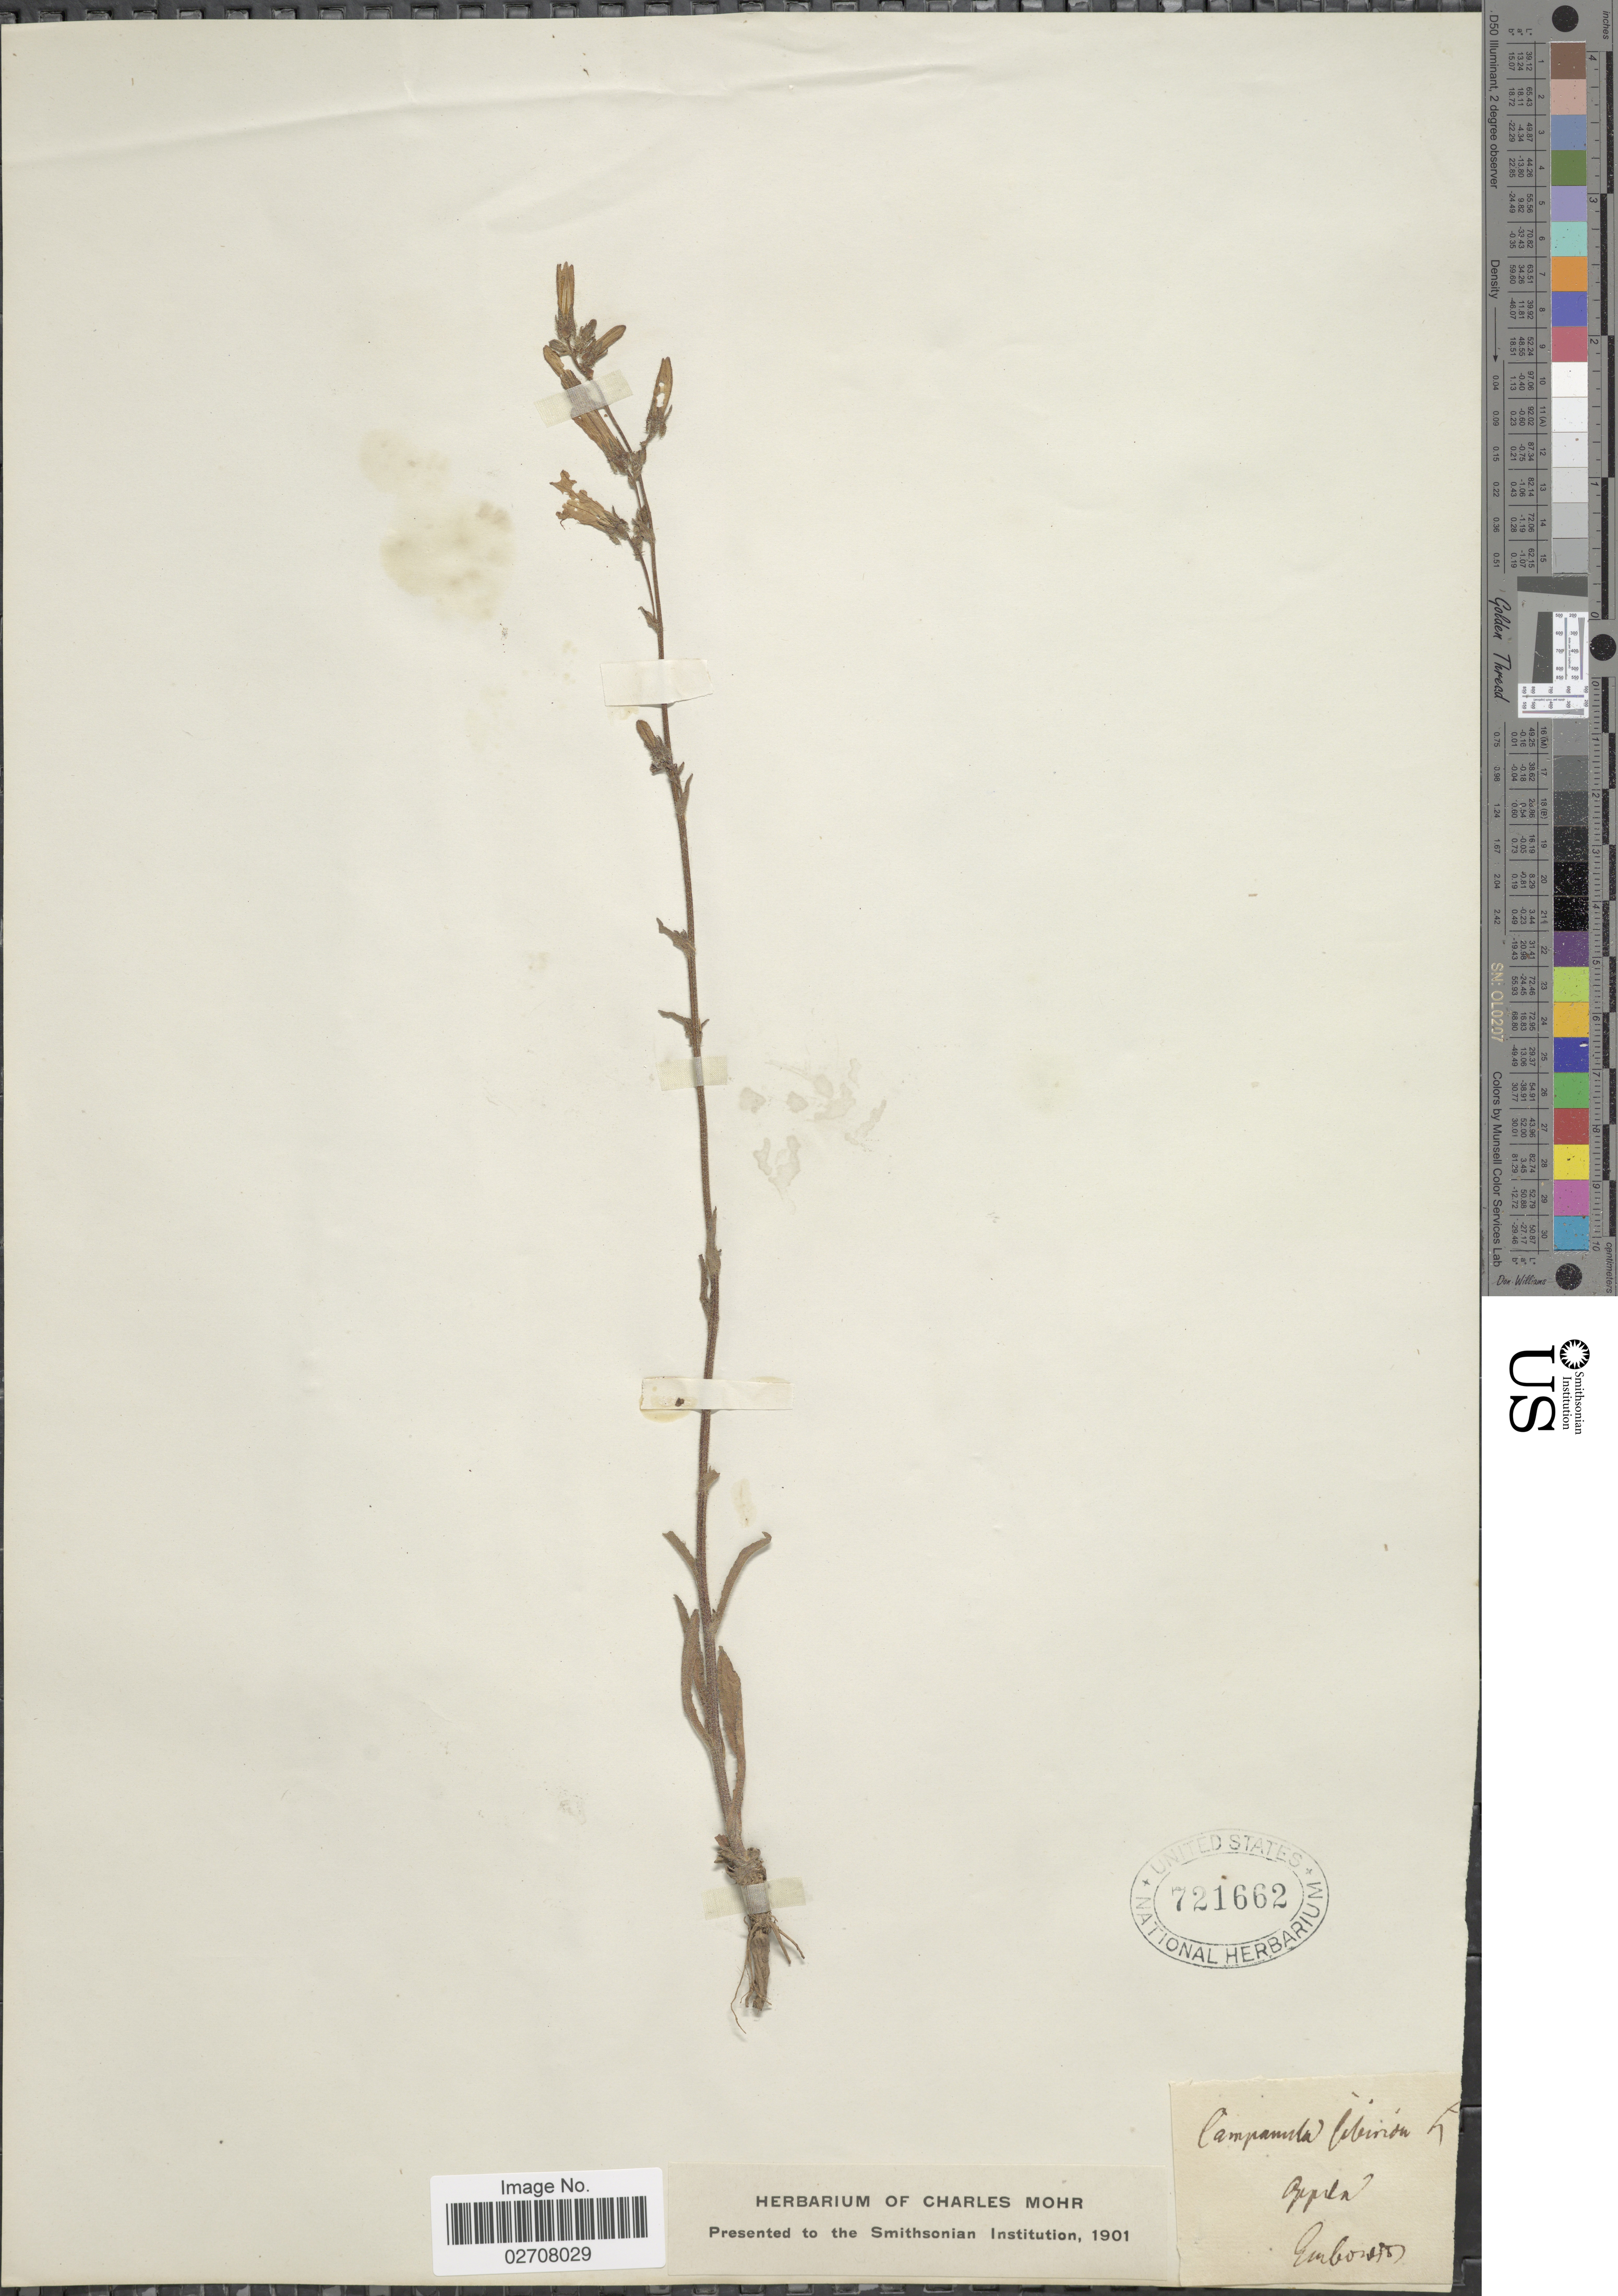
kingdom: Plantae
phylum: Tracheophyta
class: Magnoliopsida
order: Asterales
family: Campanulaceae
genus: Campanula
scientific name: Campanula sibirica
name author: L.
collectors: ex herb. Charles Mohr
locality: Appla [interpreted]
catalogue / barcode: US 721662